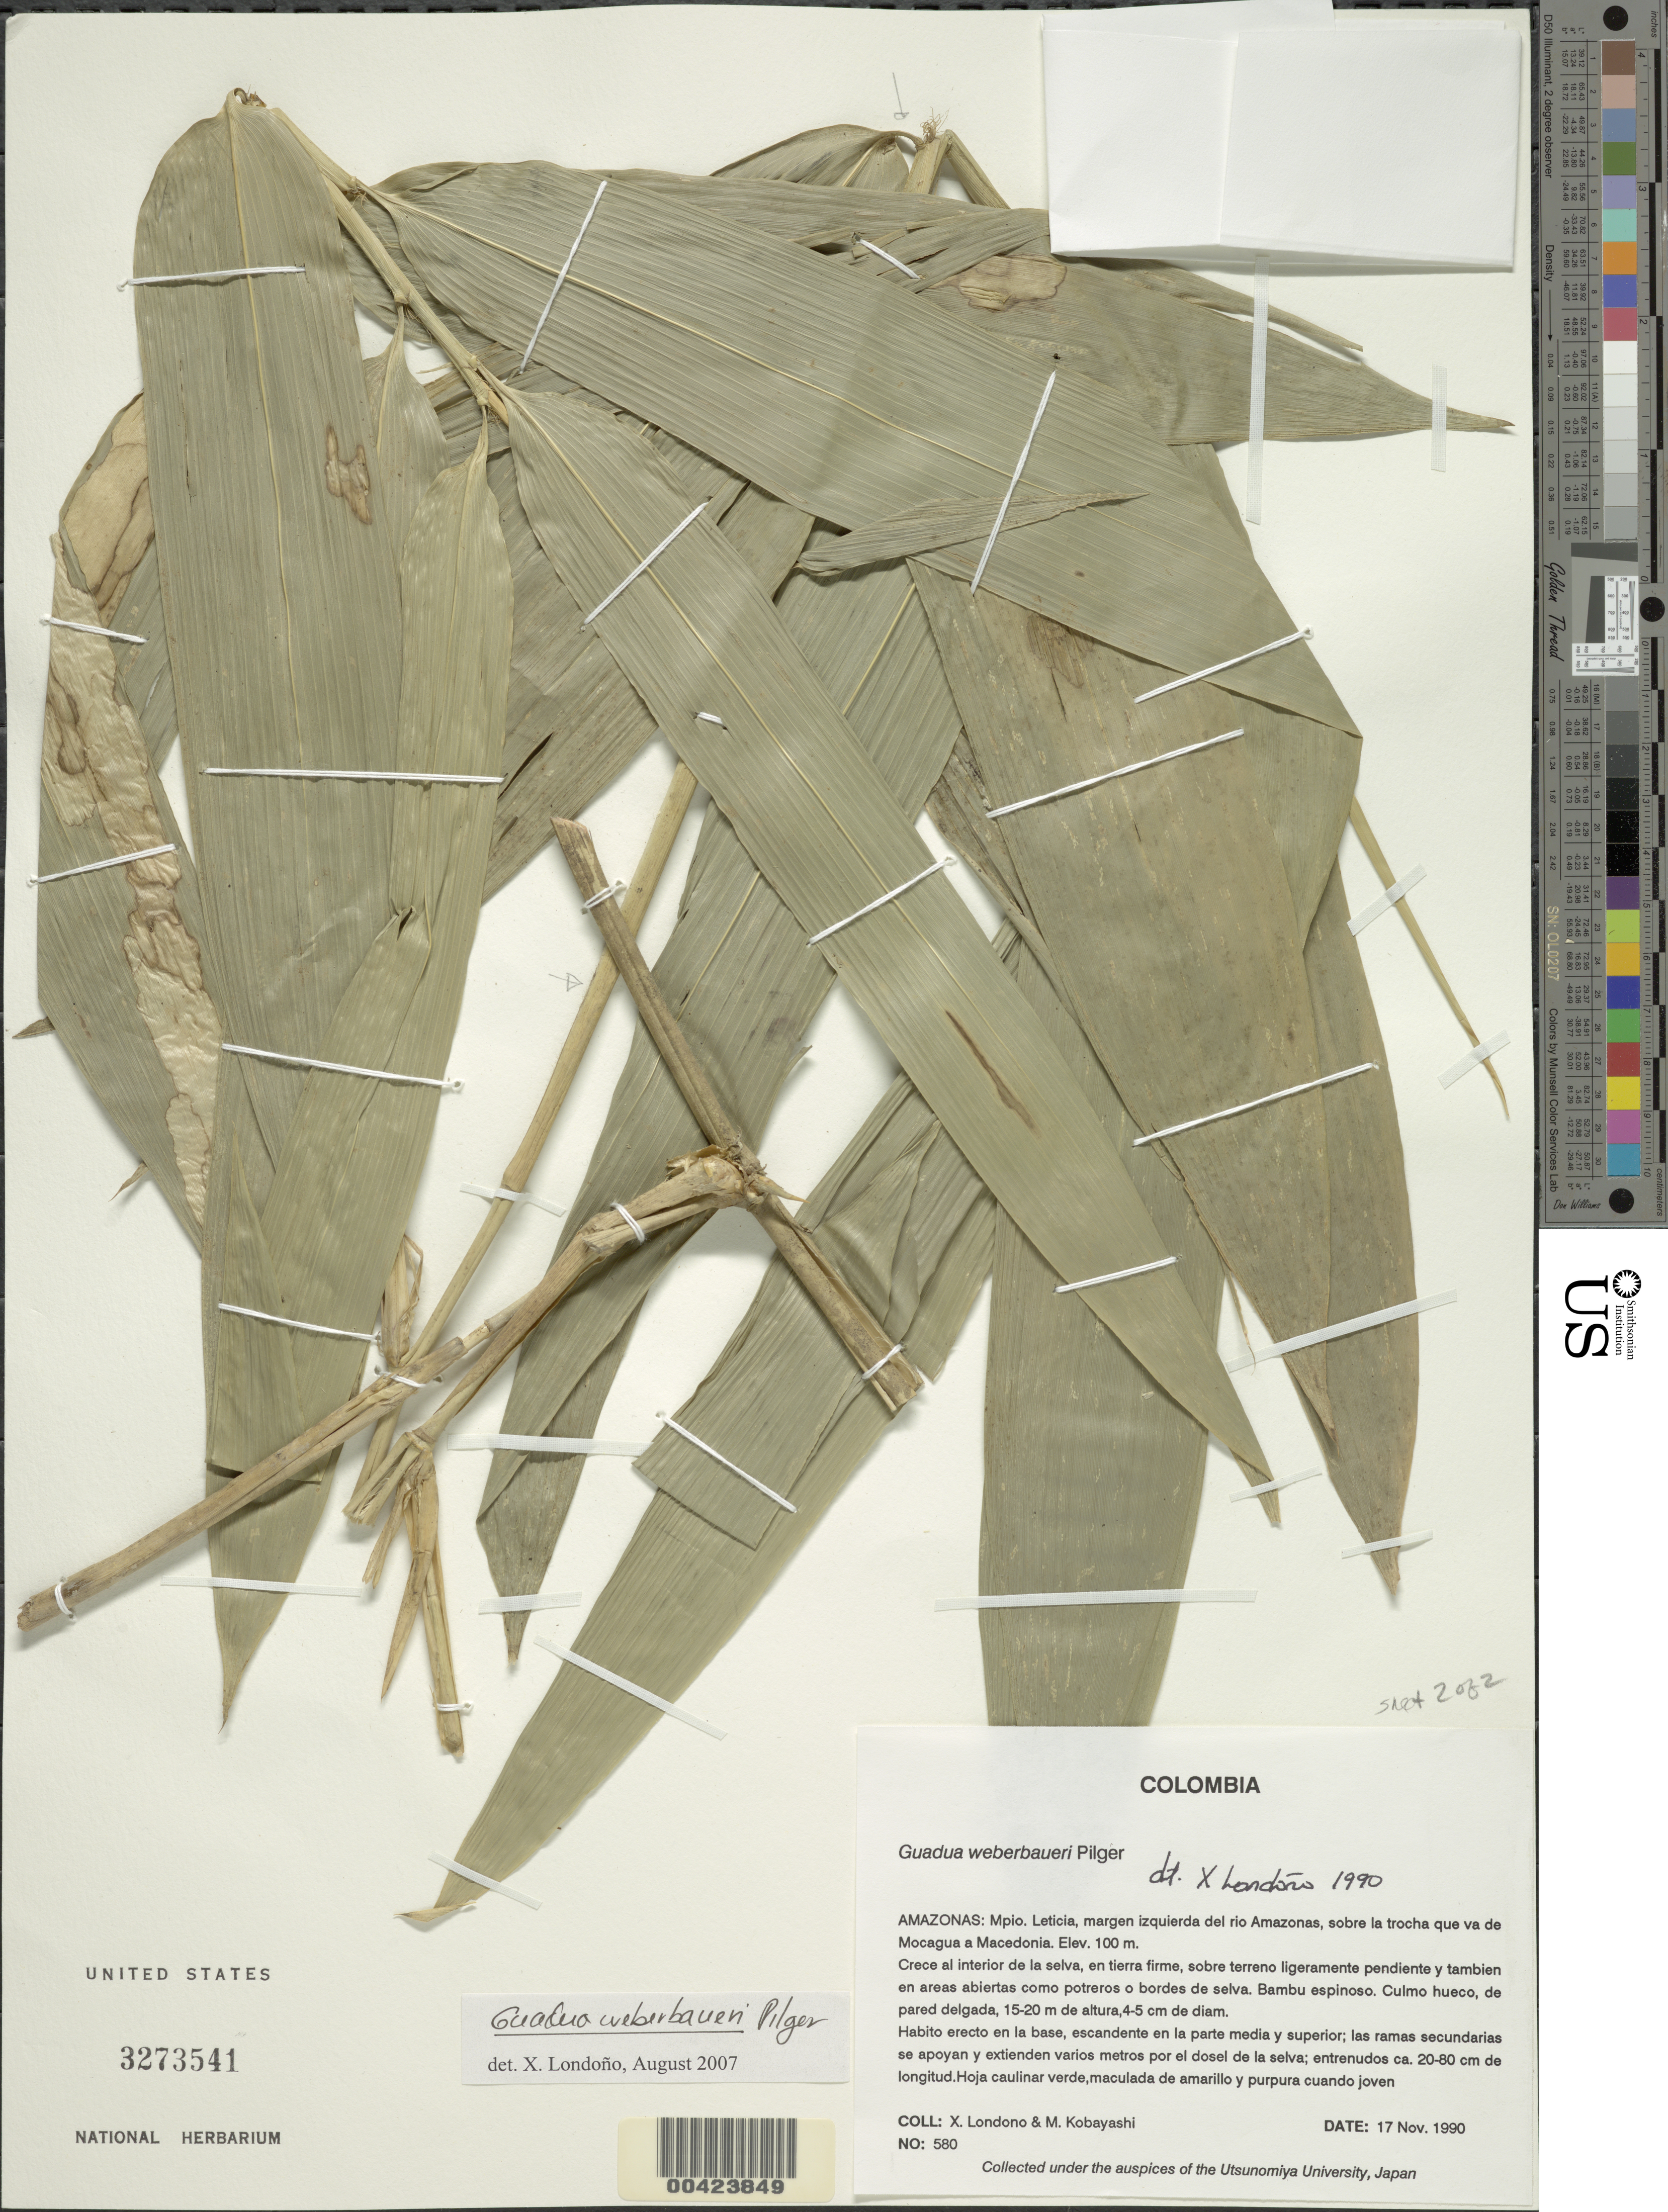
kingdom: Plantae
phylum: Tracheophyta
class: Liliopsida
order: Poales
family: Poaceae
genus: Guadua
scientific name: Guadua weberbaueri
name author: Pilg.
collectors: X. Londoño & M. Kobayashi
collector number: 580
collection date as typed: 17 Nov 1990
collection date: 1990-11-17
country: Colombia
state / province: Amazônas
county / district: Leticia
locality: Rio Amazonas, Sobre la Trocha que va de Mocagua a Macedonia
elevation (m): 100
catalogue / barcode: US 3273541